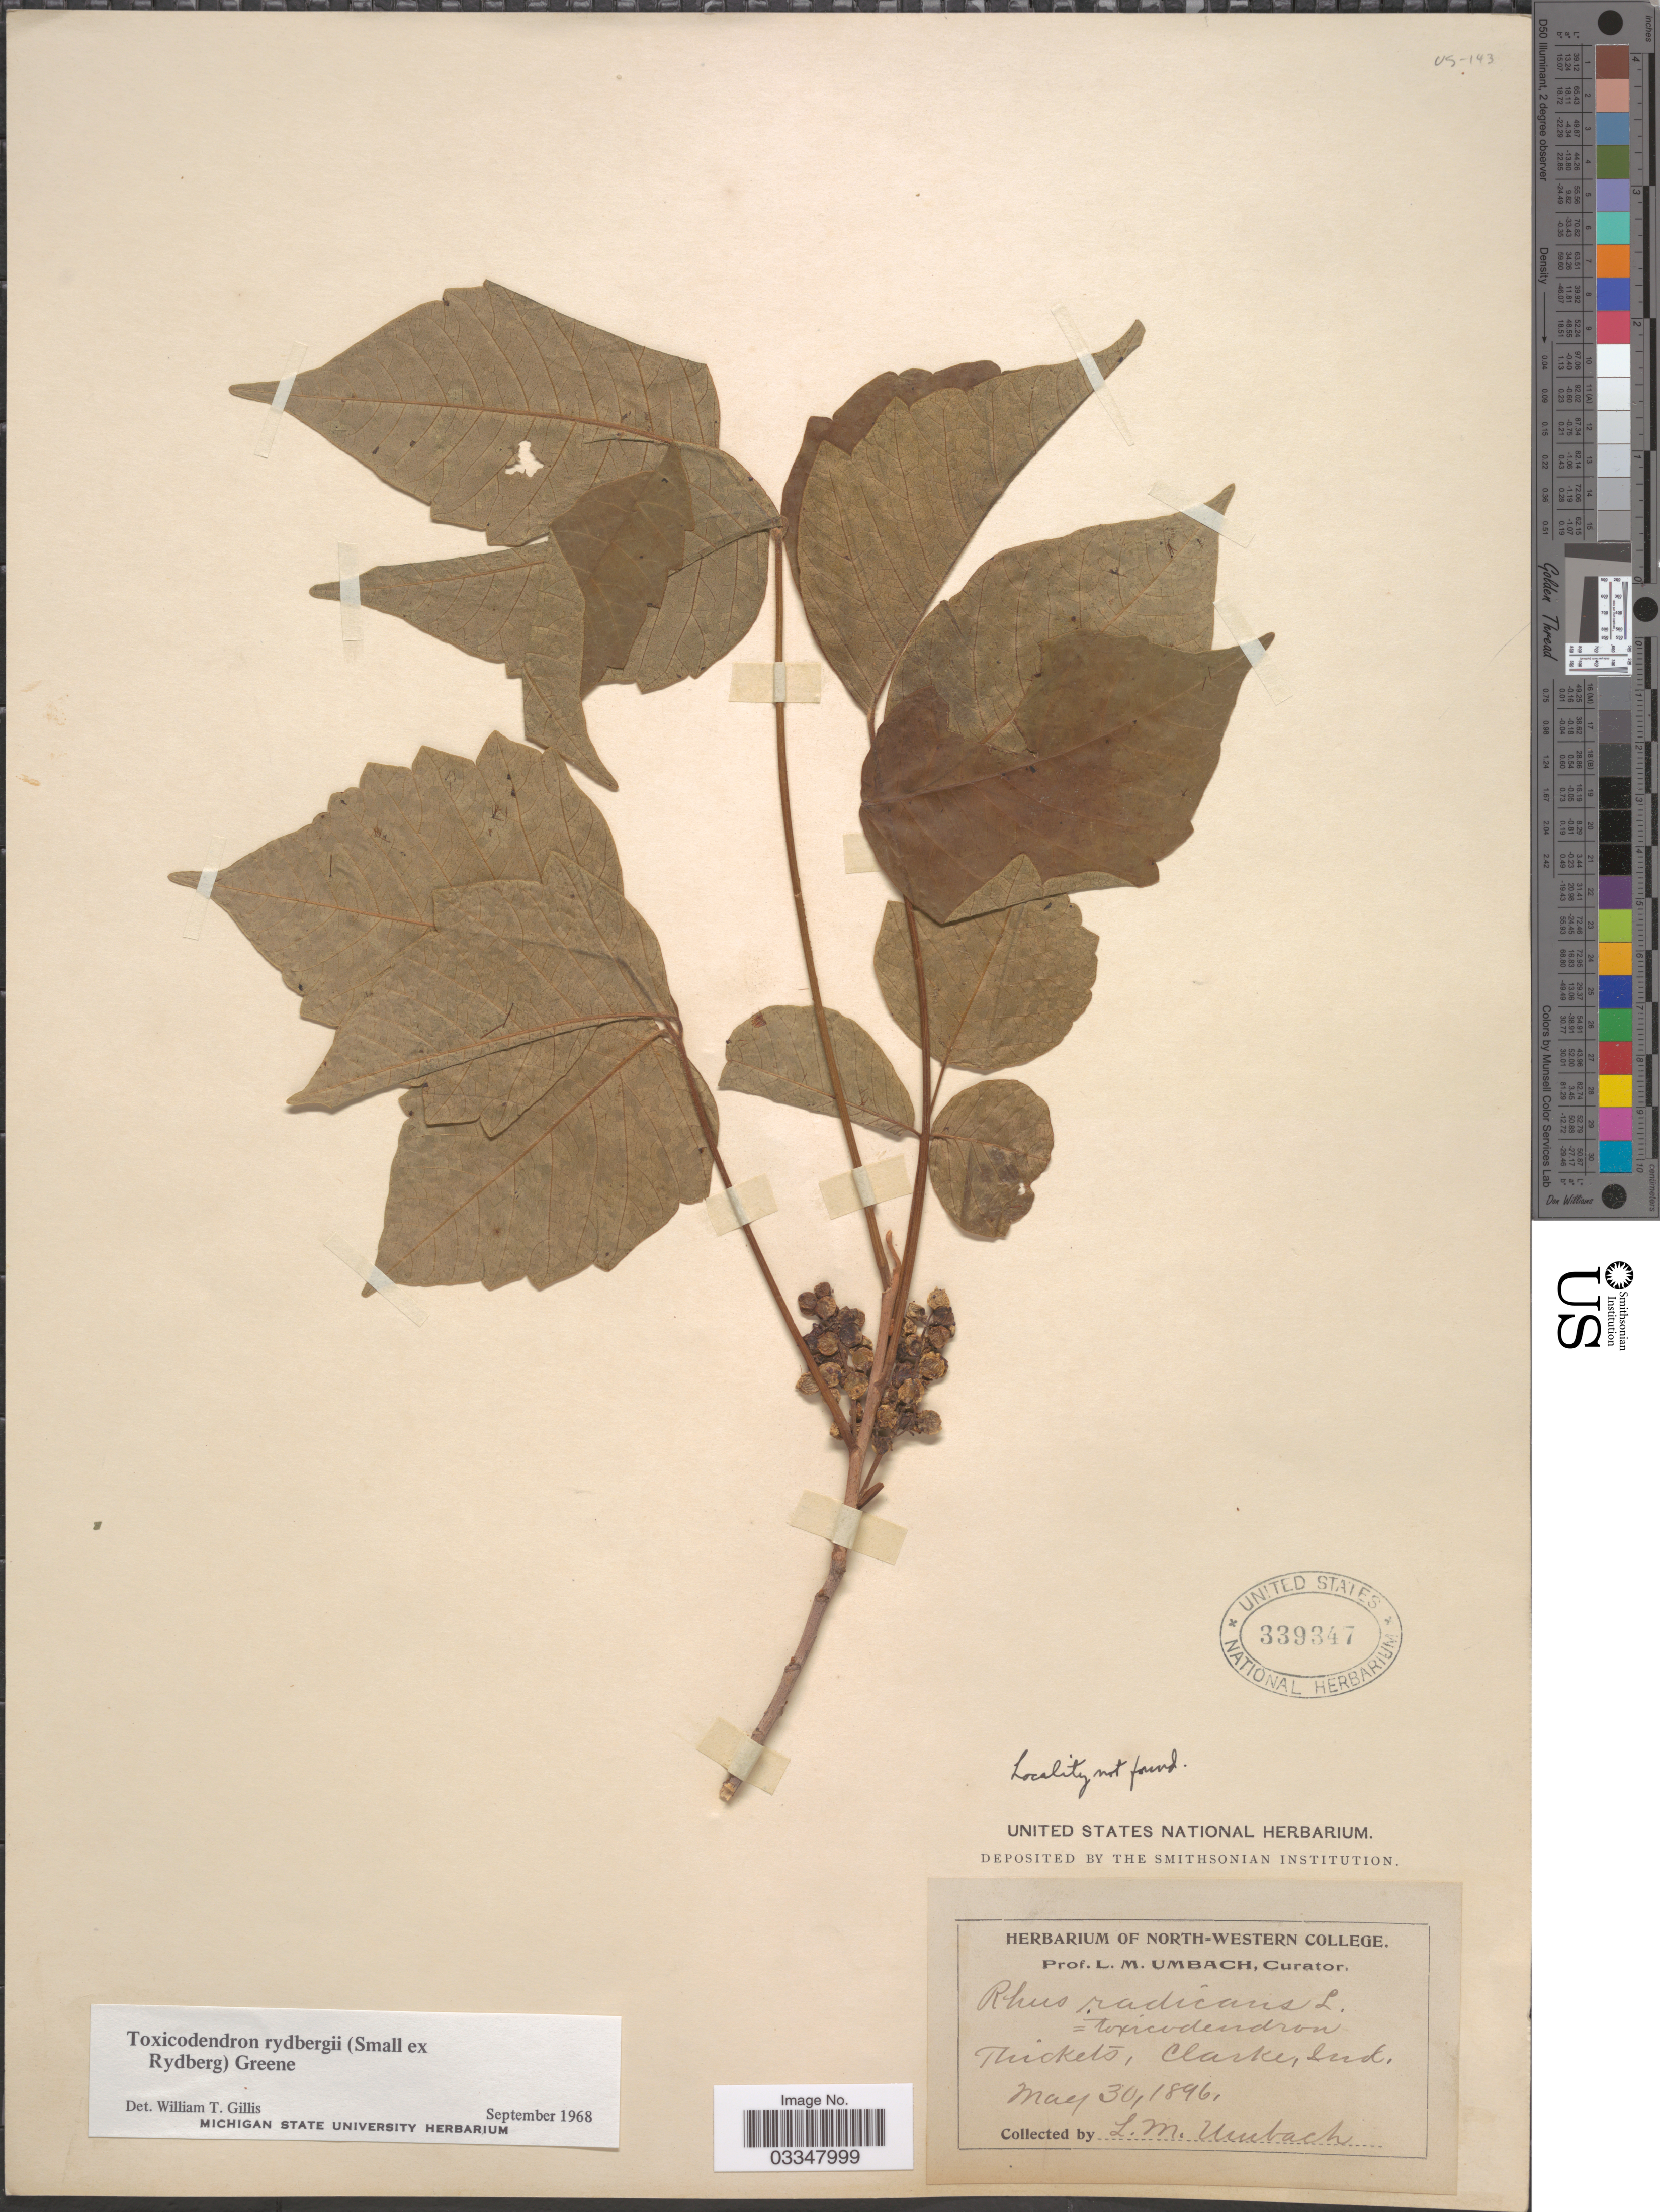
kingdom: Plantae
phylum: Tracheophyta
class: Magnoliopsida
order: Sapindales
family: Anacardiaceae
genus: Toxicodendron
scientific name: Toxicodendron radicans subsp. rydbergii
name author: (Small & Rydb.) Á. Löve & D. Löve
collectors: L. M. Umbach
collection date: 1896-05-30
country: United States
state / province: Indiana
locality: Clarke.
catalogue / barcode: US 339347